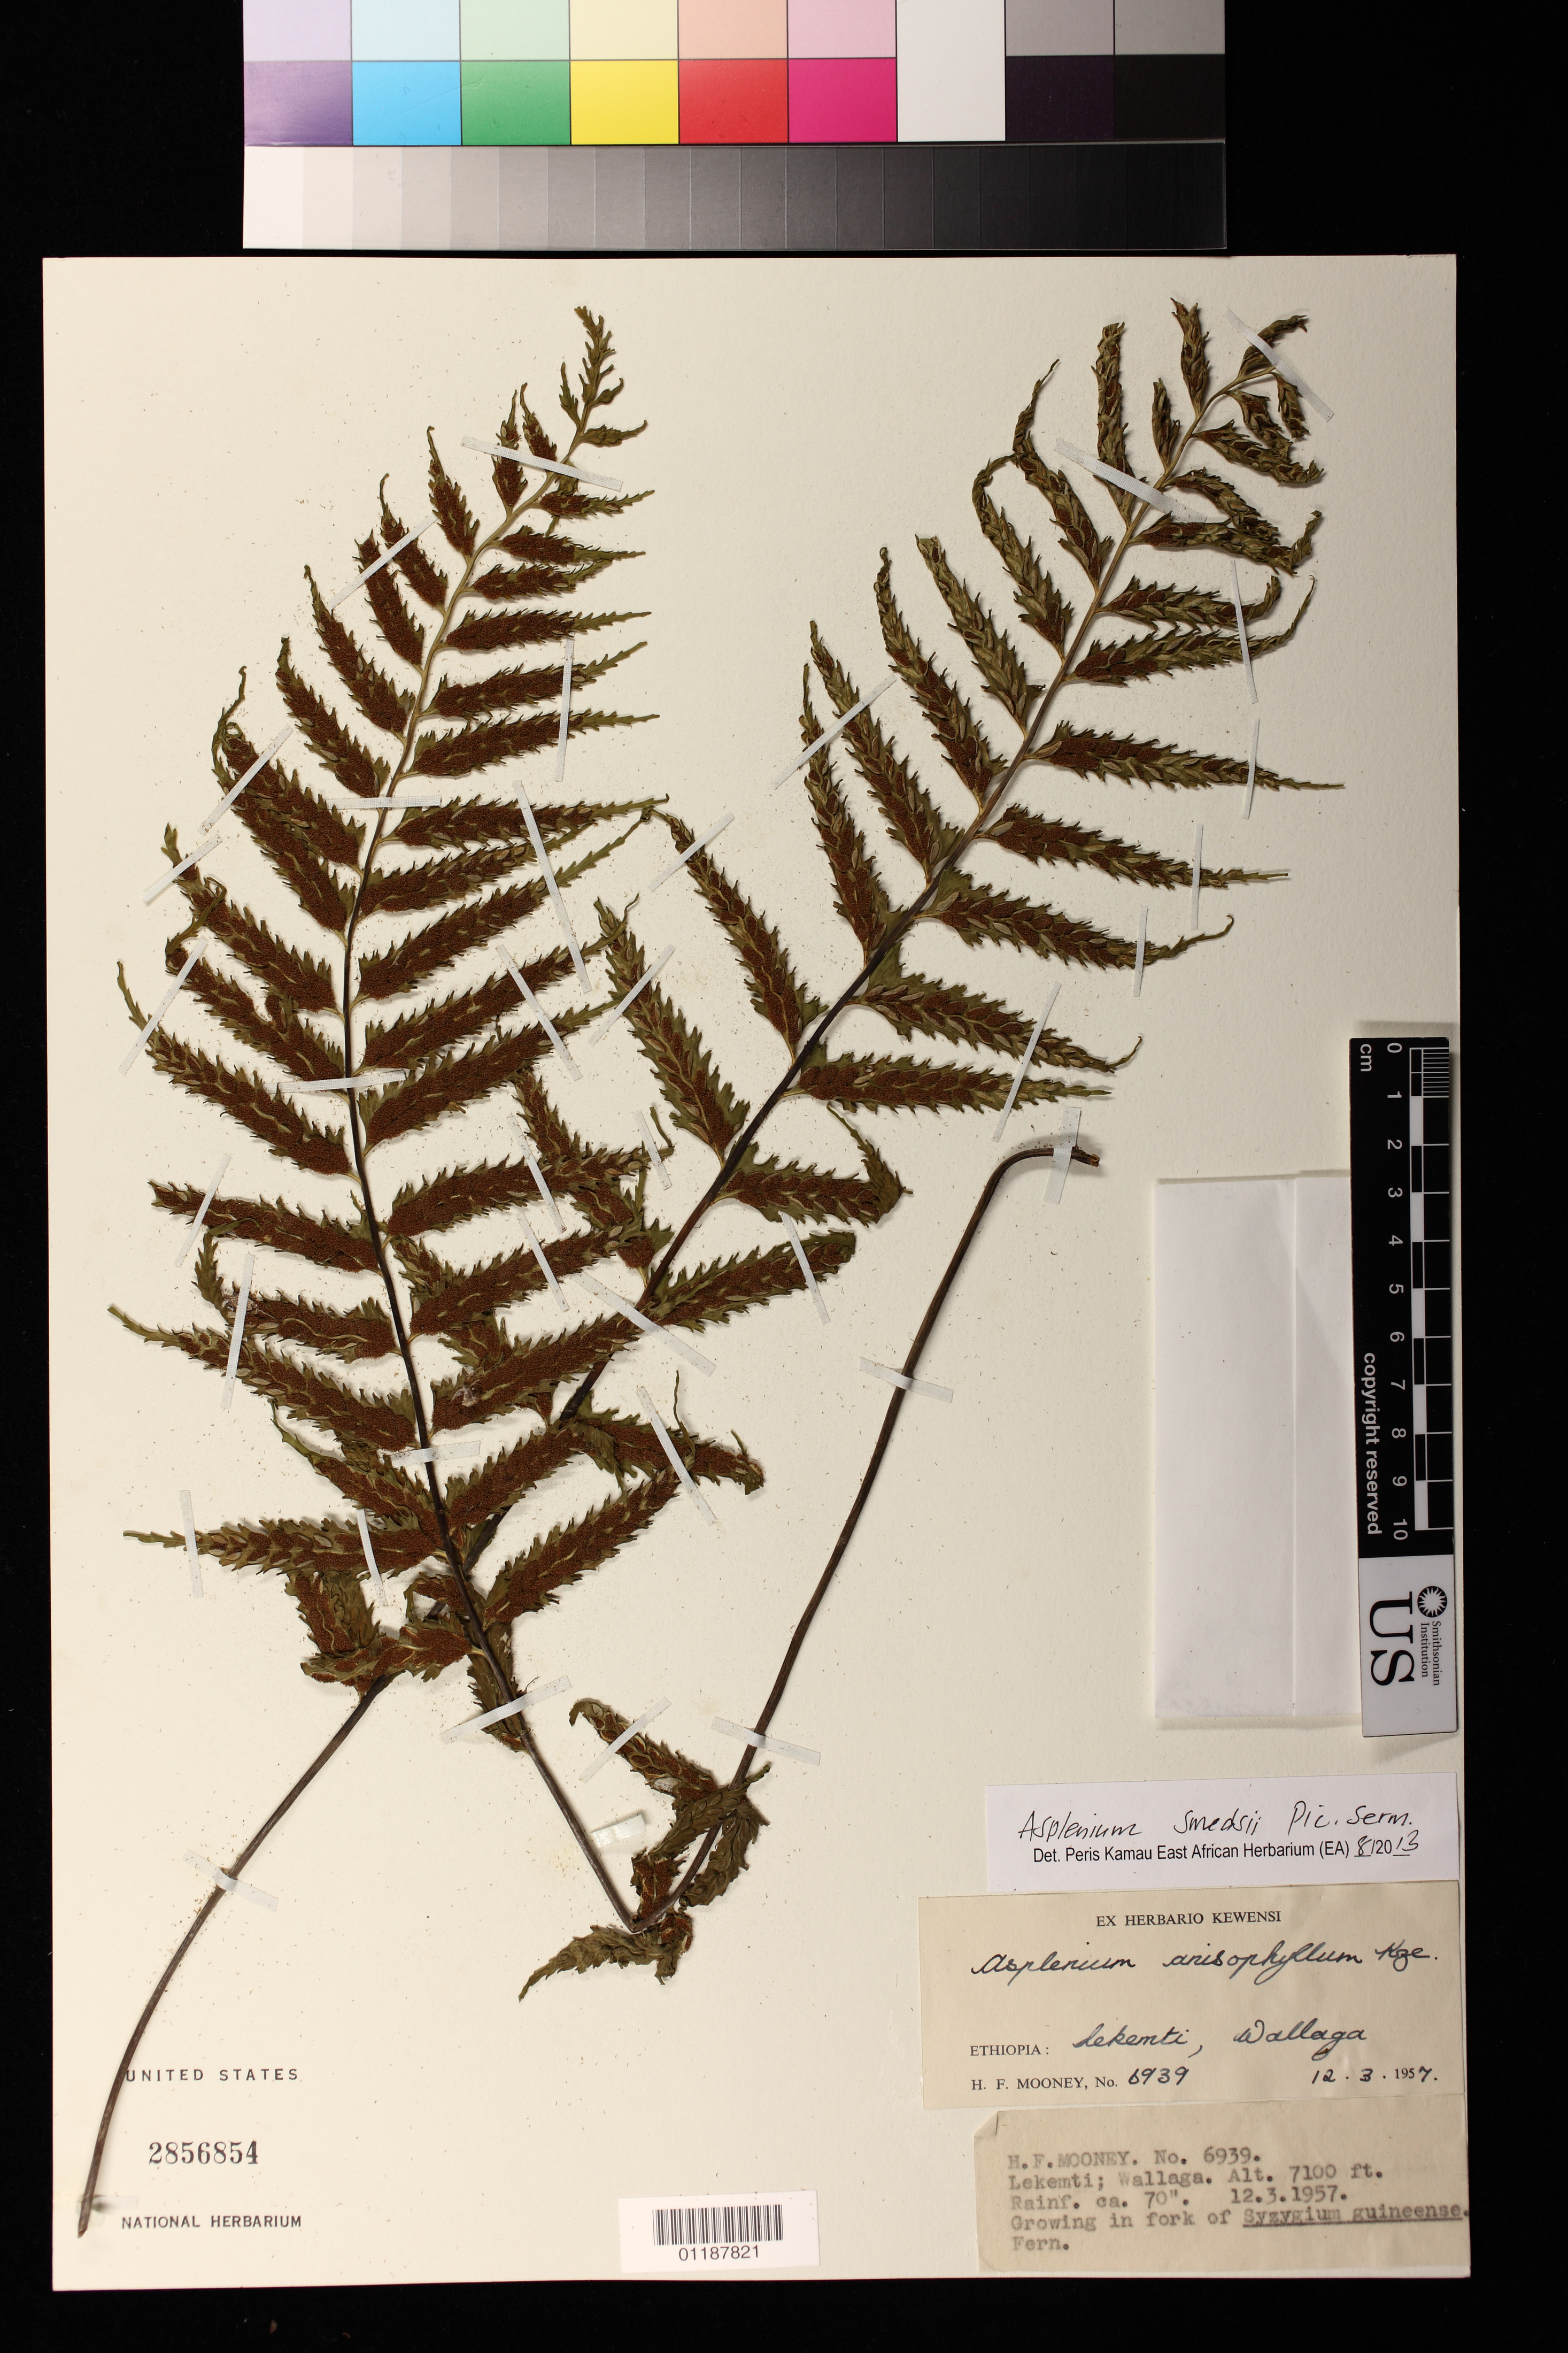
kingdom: Plantae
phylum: Tracheophyta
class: Polypodiopsida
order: Polypodiales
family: Aspleniaceae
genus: Asplenium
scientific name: Asplenium smedsii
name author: Pic. Serm.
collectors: H. Mooney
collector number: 6939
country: Ethiopia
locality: Leemti, Wallaga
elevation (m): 2164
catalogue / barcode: US 2856854